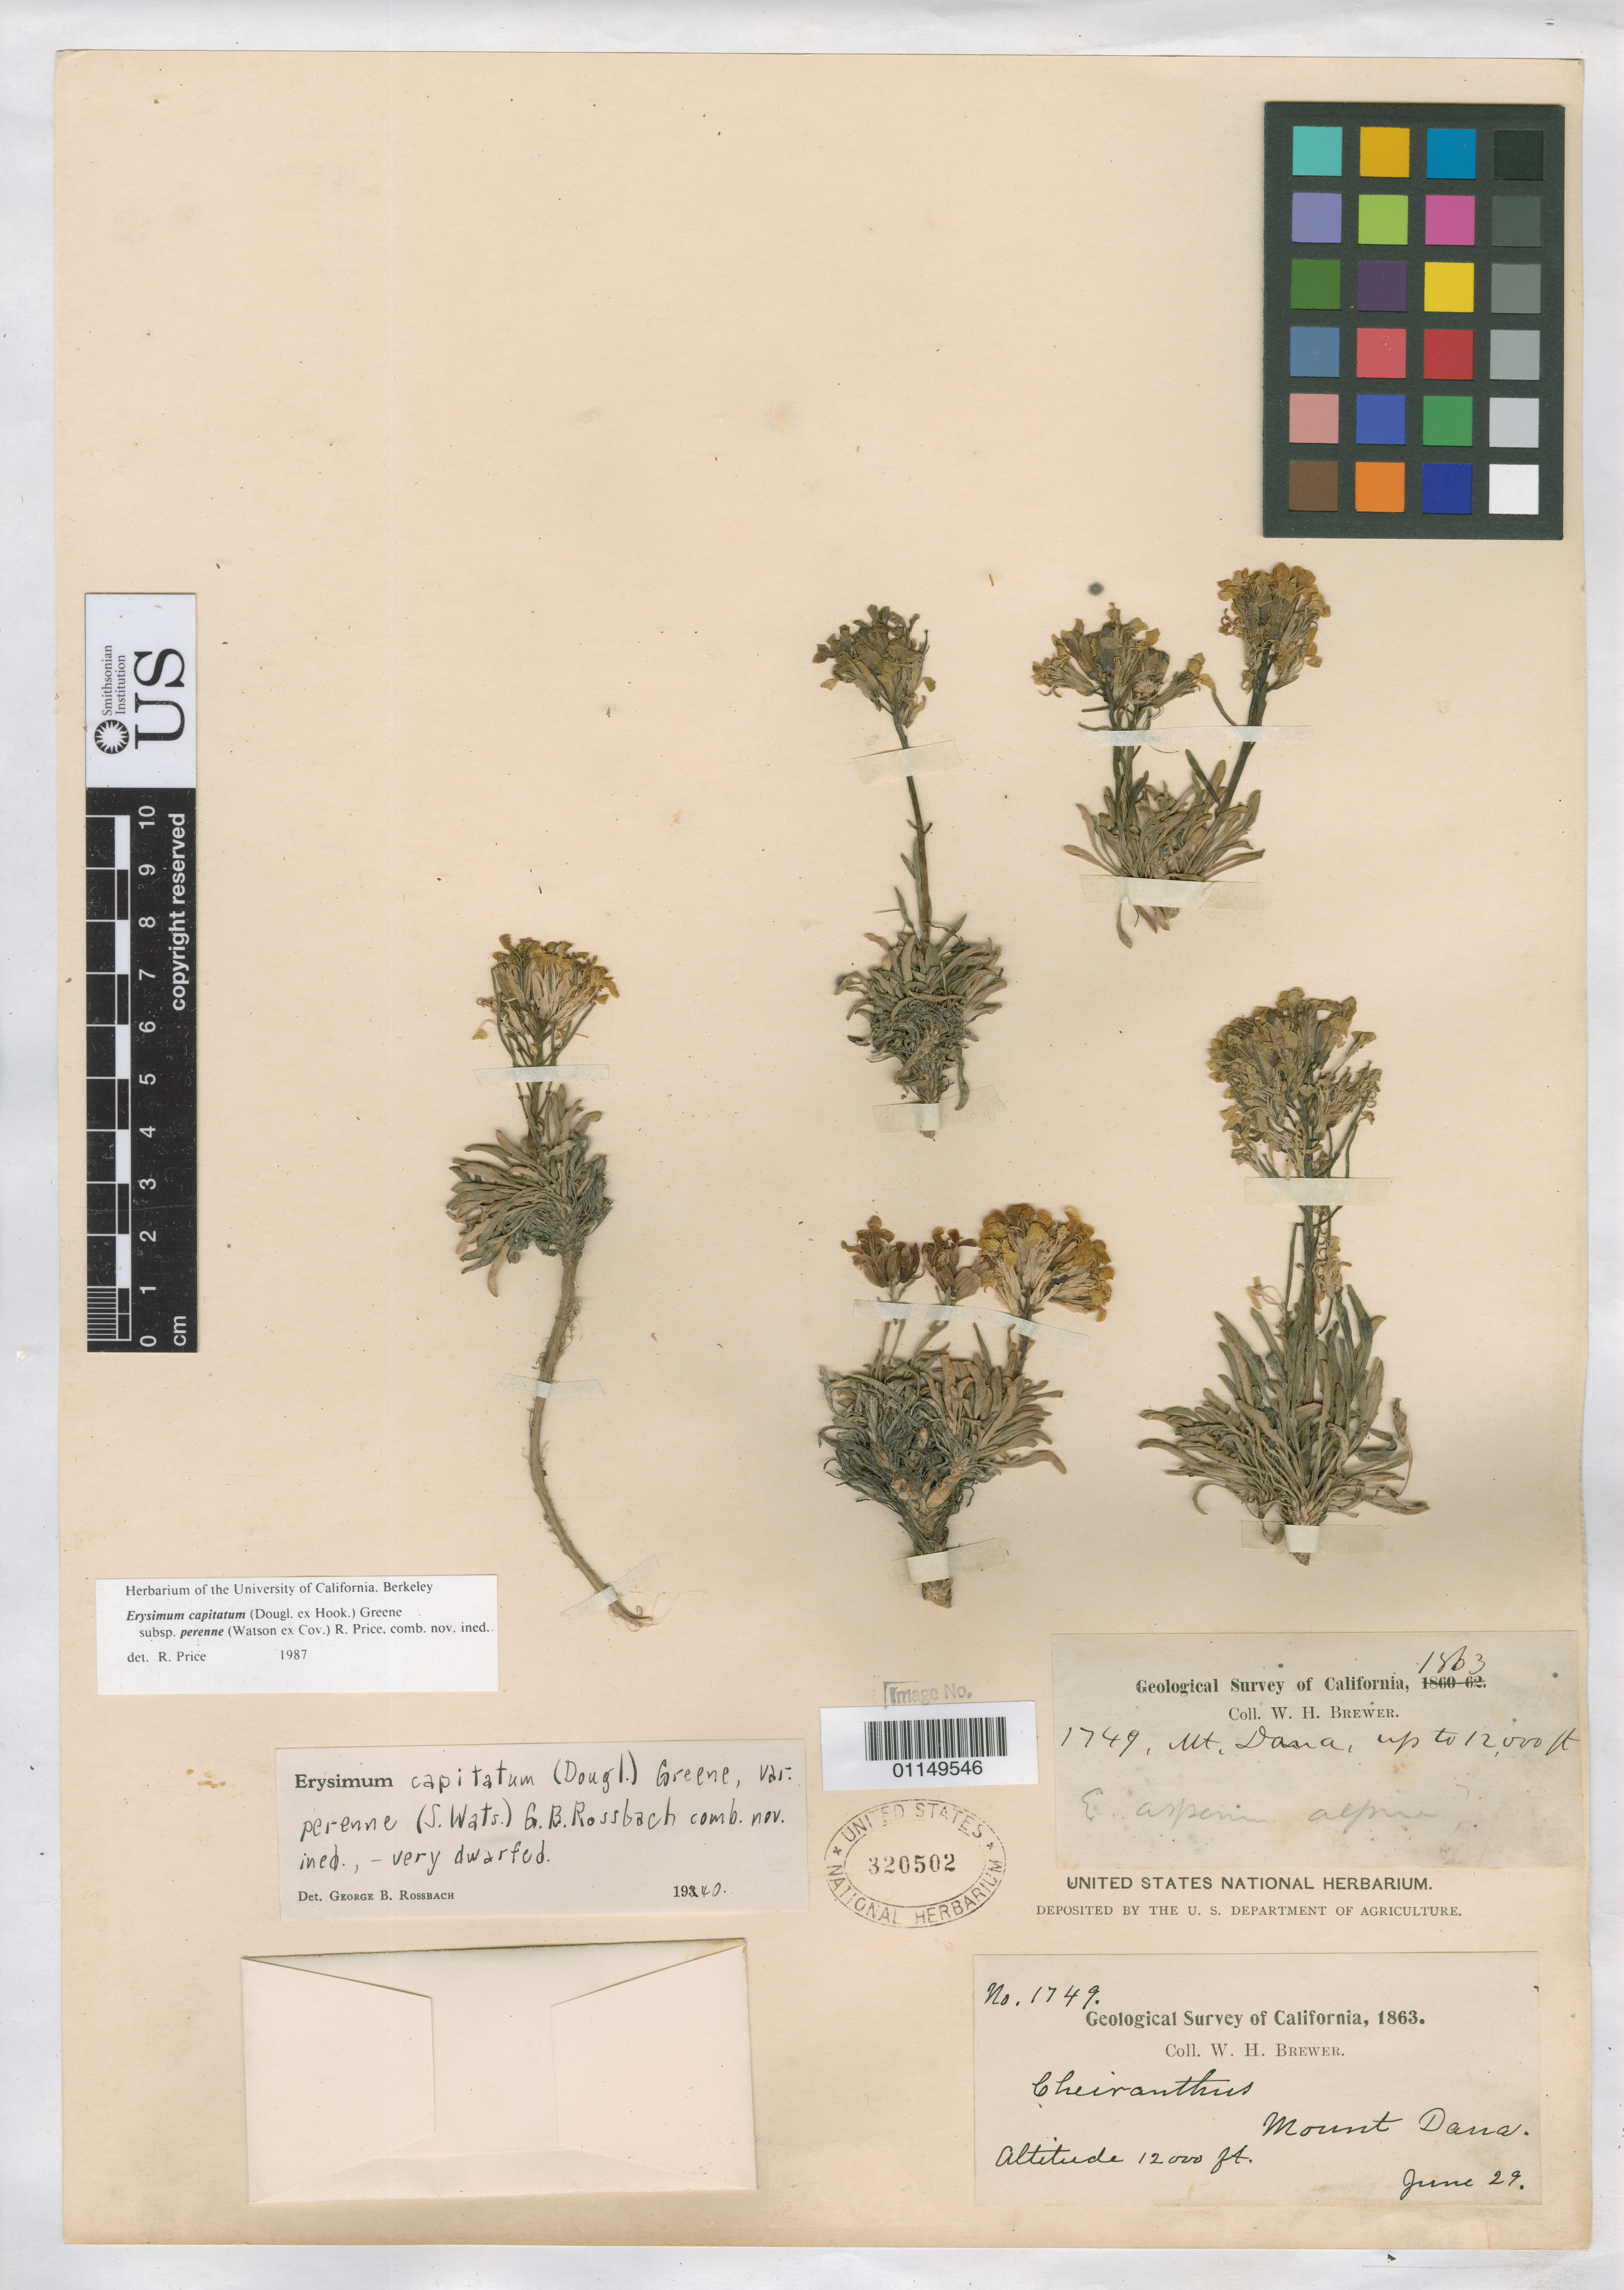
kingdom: Plantae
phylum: Tracheophyta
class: Magnoliopsida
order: Brassicales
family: Brassicaceae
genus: Erysimum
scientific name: Erysimum capitatum subsp. perenne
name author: (S. Watson ex Coville) R.A. Price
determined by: Price, R.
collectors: W. H. Brewer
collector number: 1749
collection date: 1863-06-29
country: United States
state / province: California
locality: Mount Dana.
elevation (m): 3658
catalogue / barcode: US 320502